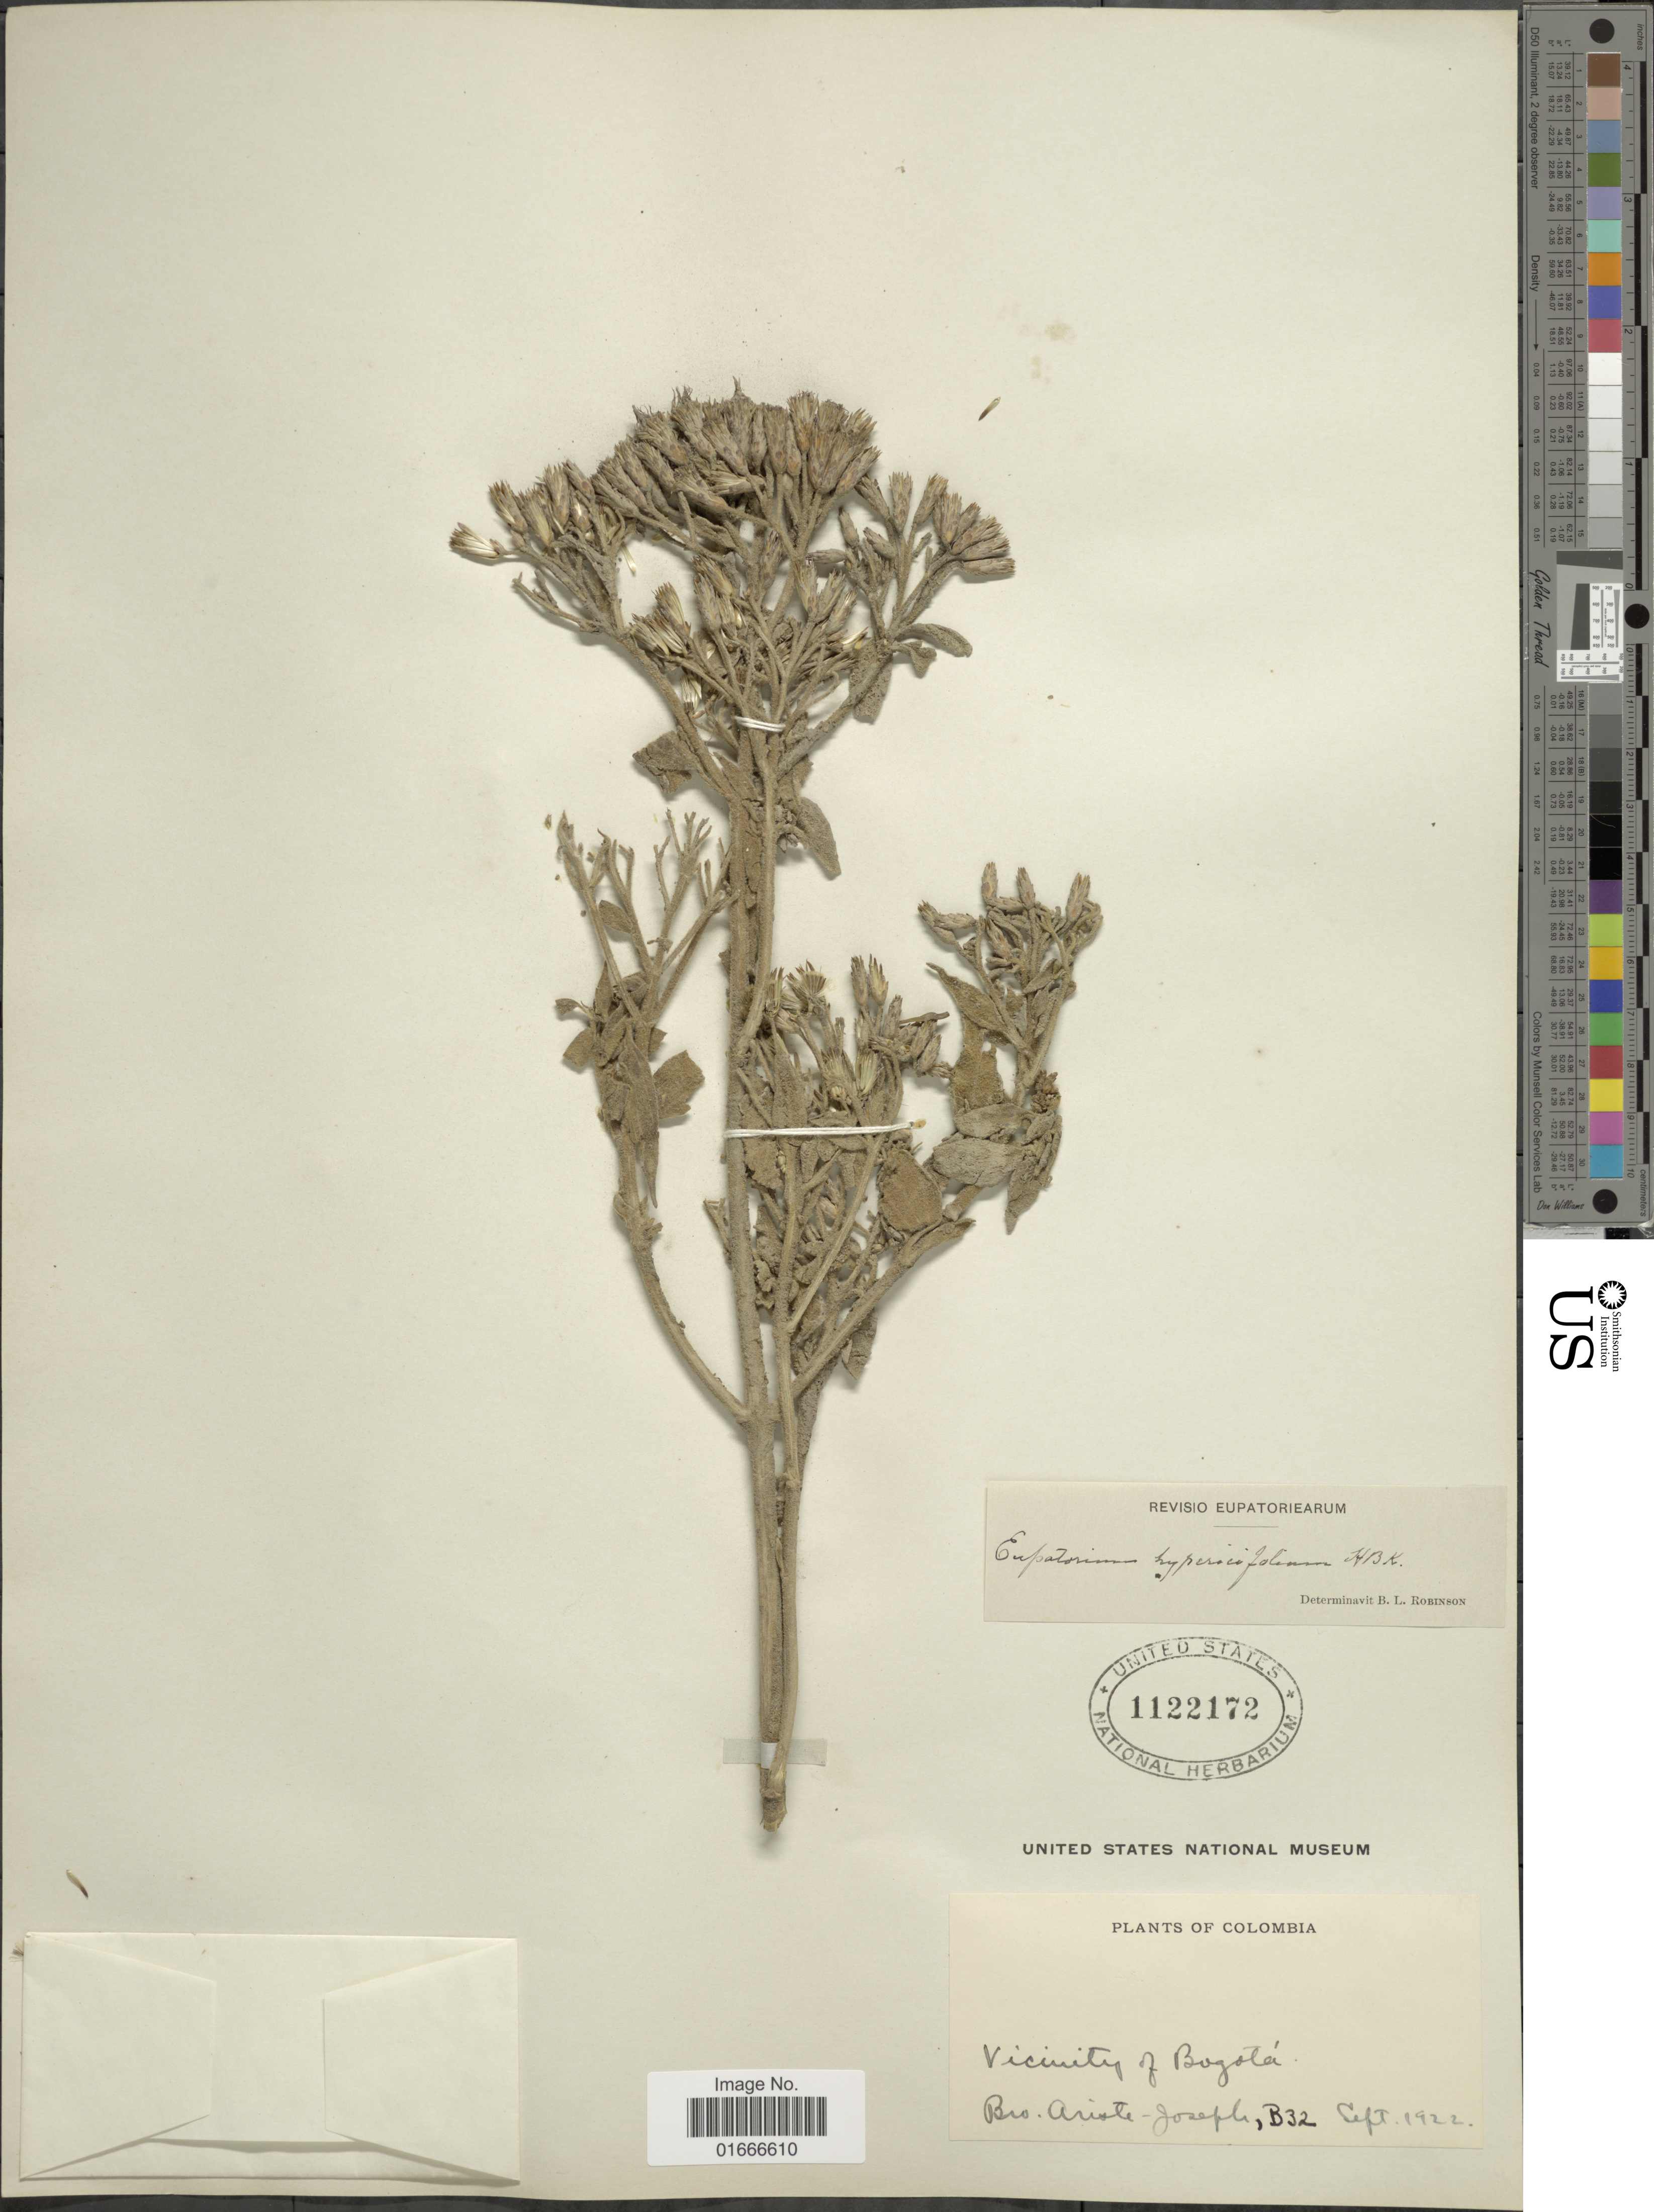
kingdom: Plantae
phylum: Tracheophyta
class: Magnoliopsida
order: Asterales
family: Asteraceae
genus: Chromolaena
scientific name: Chromolaena hypericifolia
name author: (Kunth) R.M. King & H. Rob.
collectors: Bro. Ariste-Joseph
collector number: B32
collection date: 1922-09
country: Colombia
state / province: Bogota D.C.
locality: Vicinity of Bogota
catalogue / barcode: US 1122172